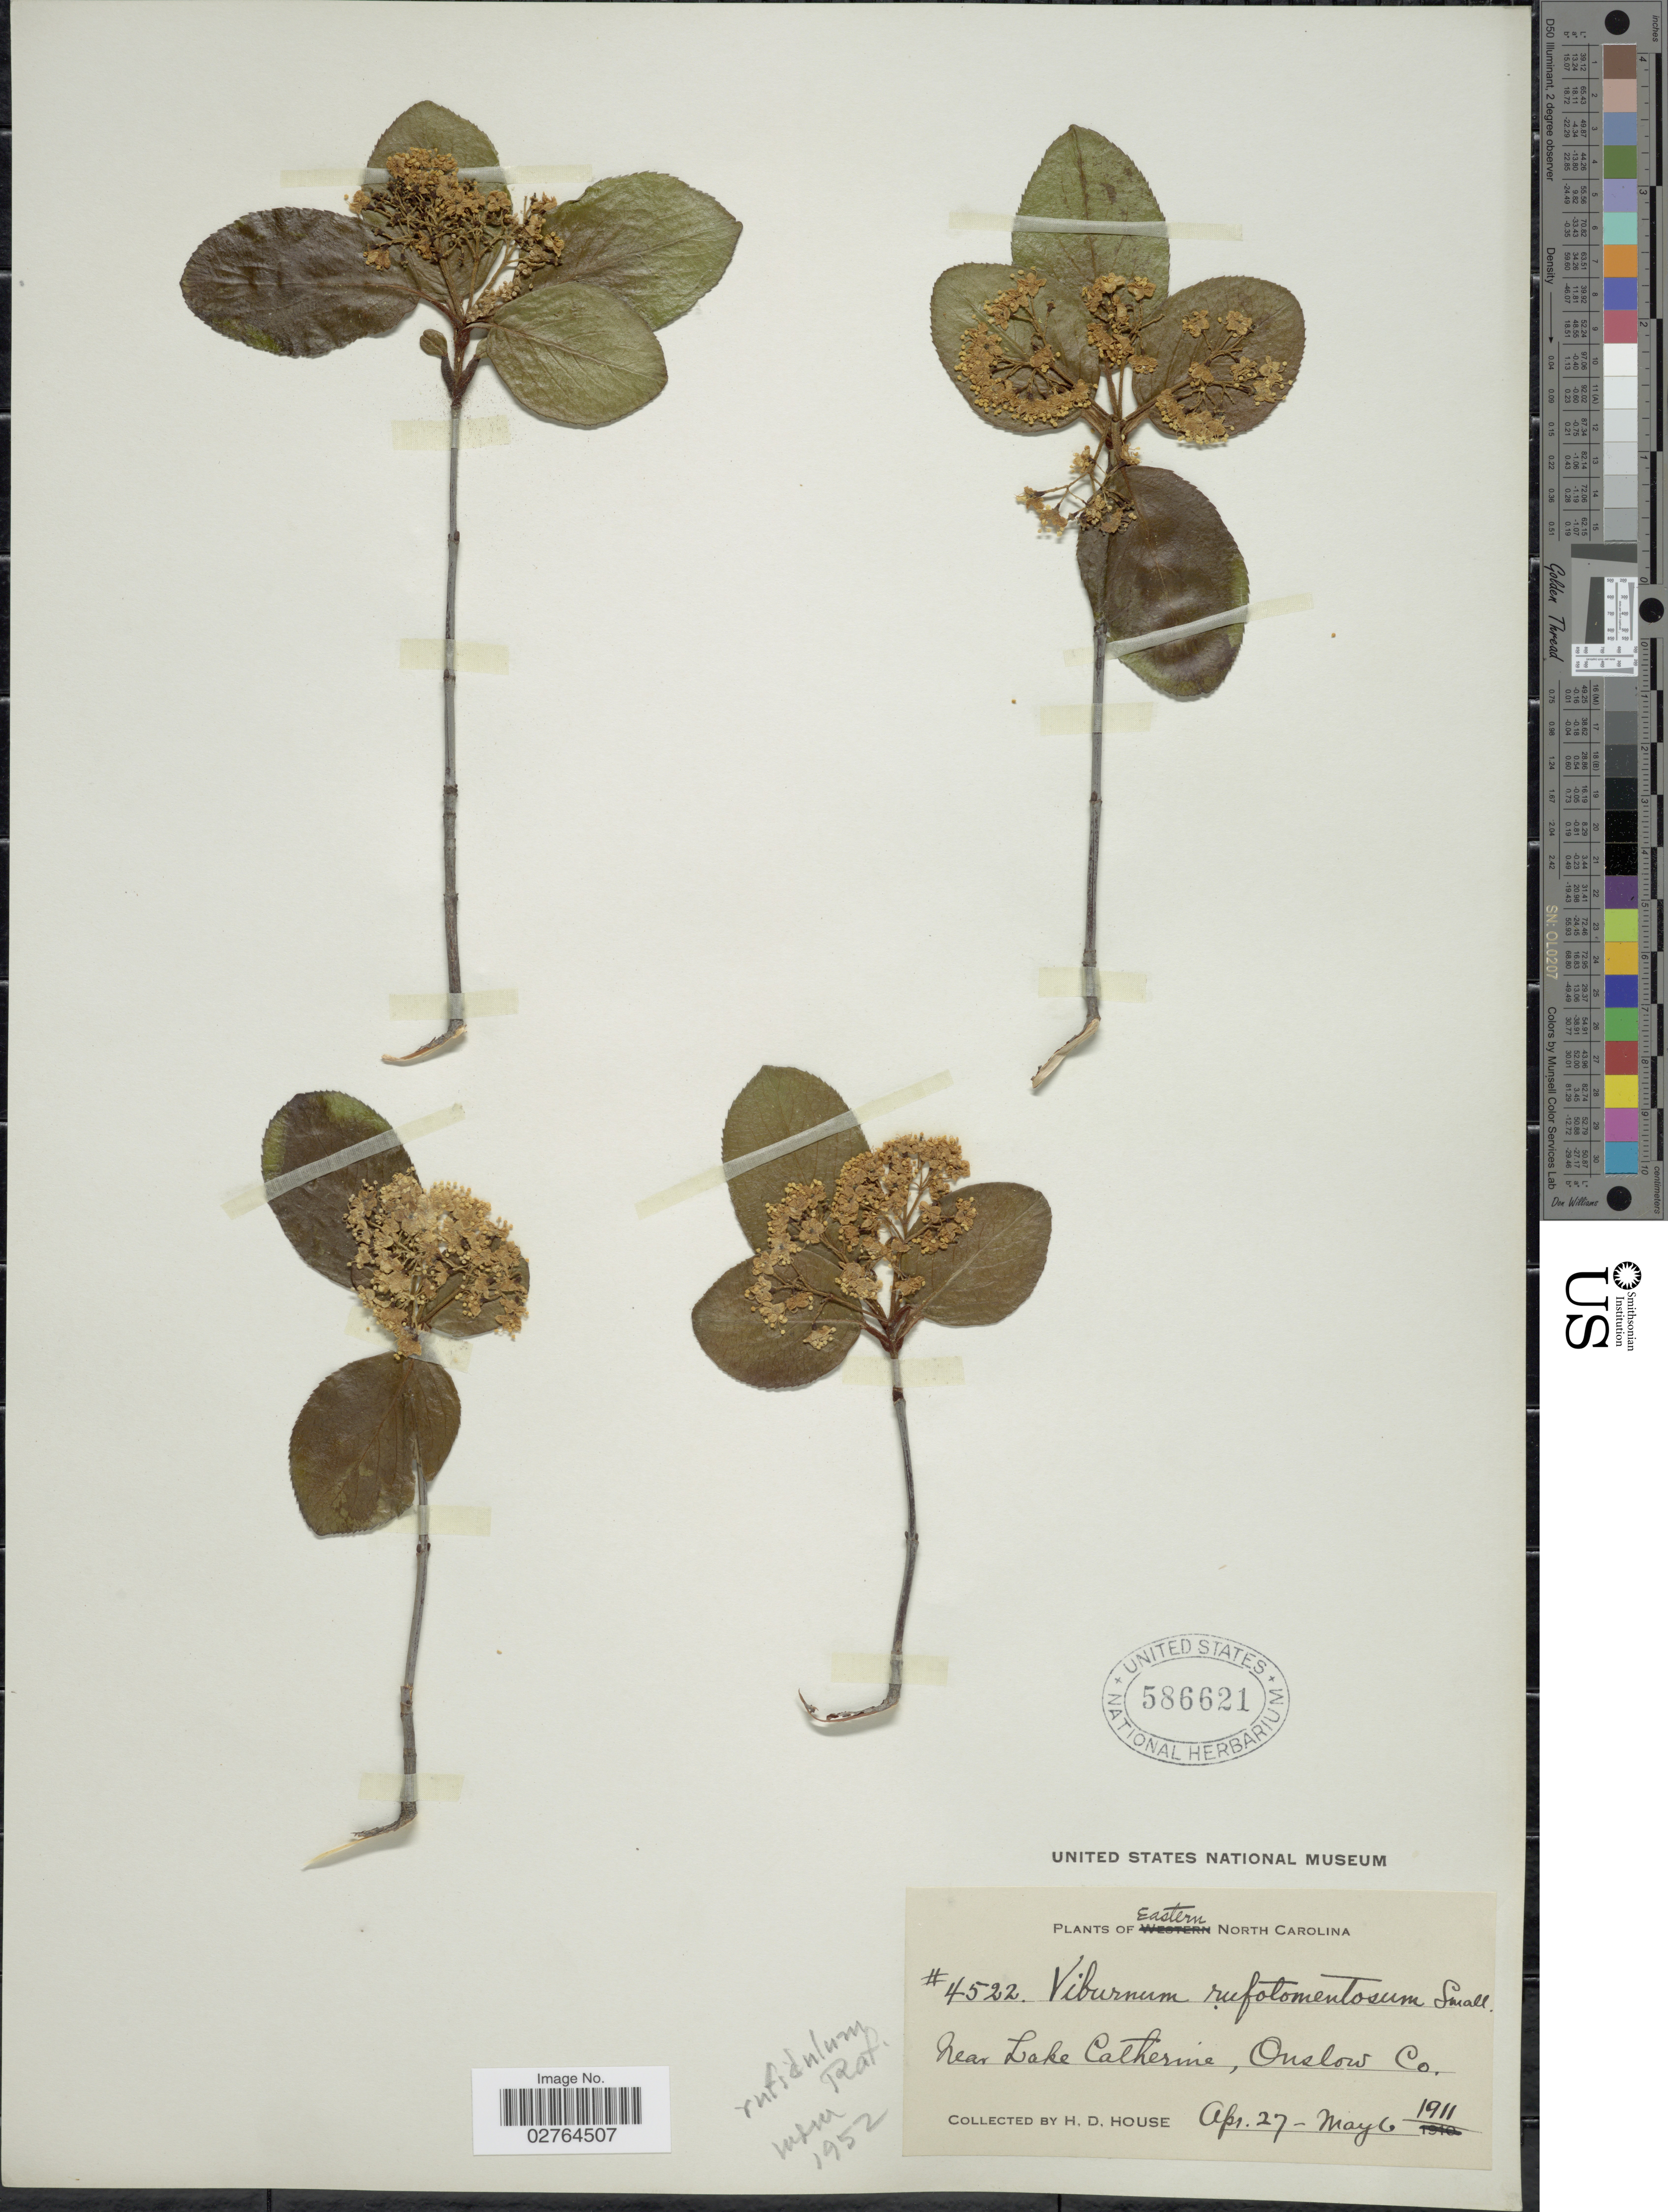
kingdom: Plantae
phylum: Tracheophyta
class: Magnoliopsida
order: Dipsacales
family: Viburnaceae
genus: Viburnum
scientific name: Viburnum rufidulum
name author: Raf.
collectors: H. D. House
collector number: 4522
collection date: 1911-04-27/1911-05-06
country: United States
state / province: North Carolina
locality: Eastern North Carolina, near Lake Catherine, Onslow Co.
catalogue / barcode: US 586621